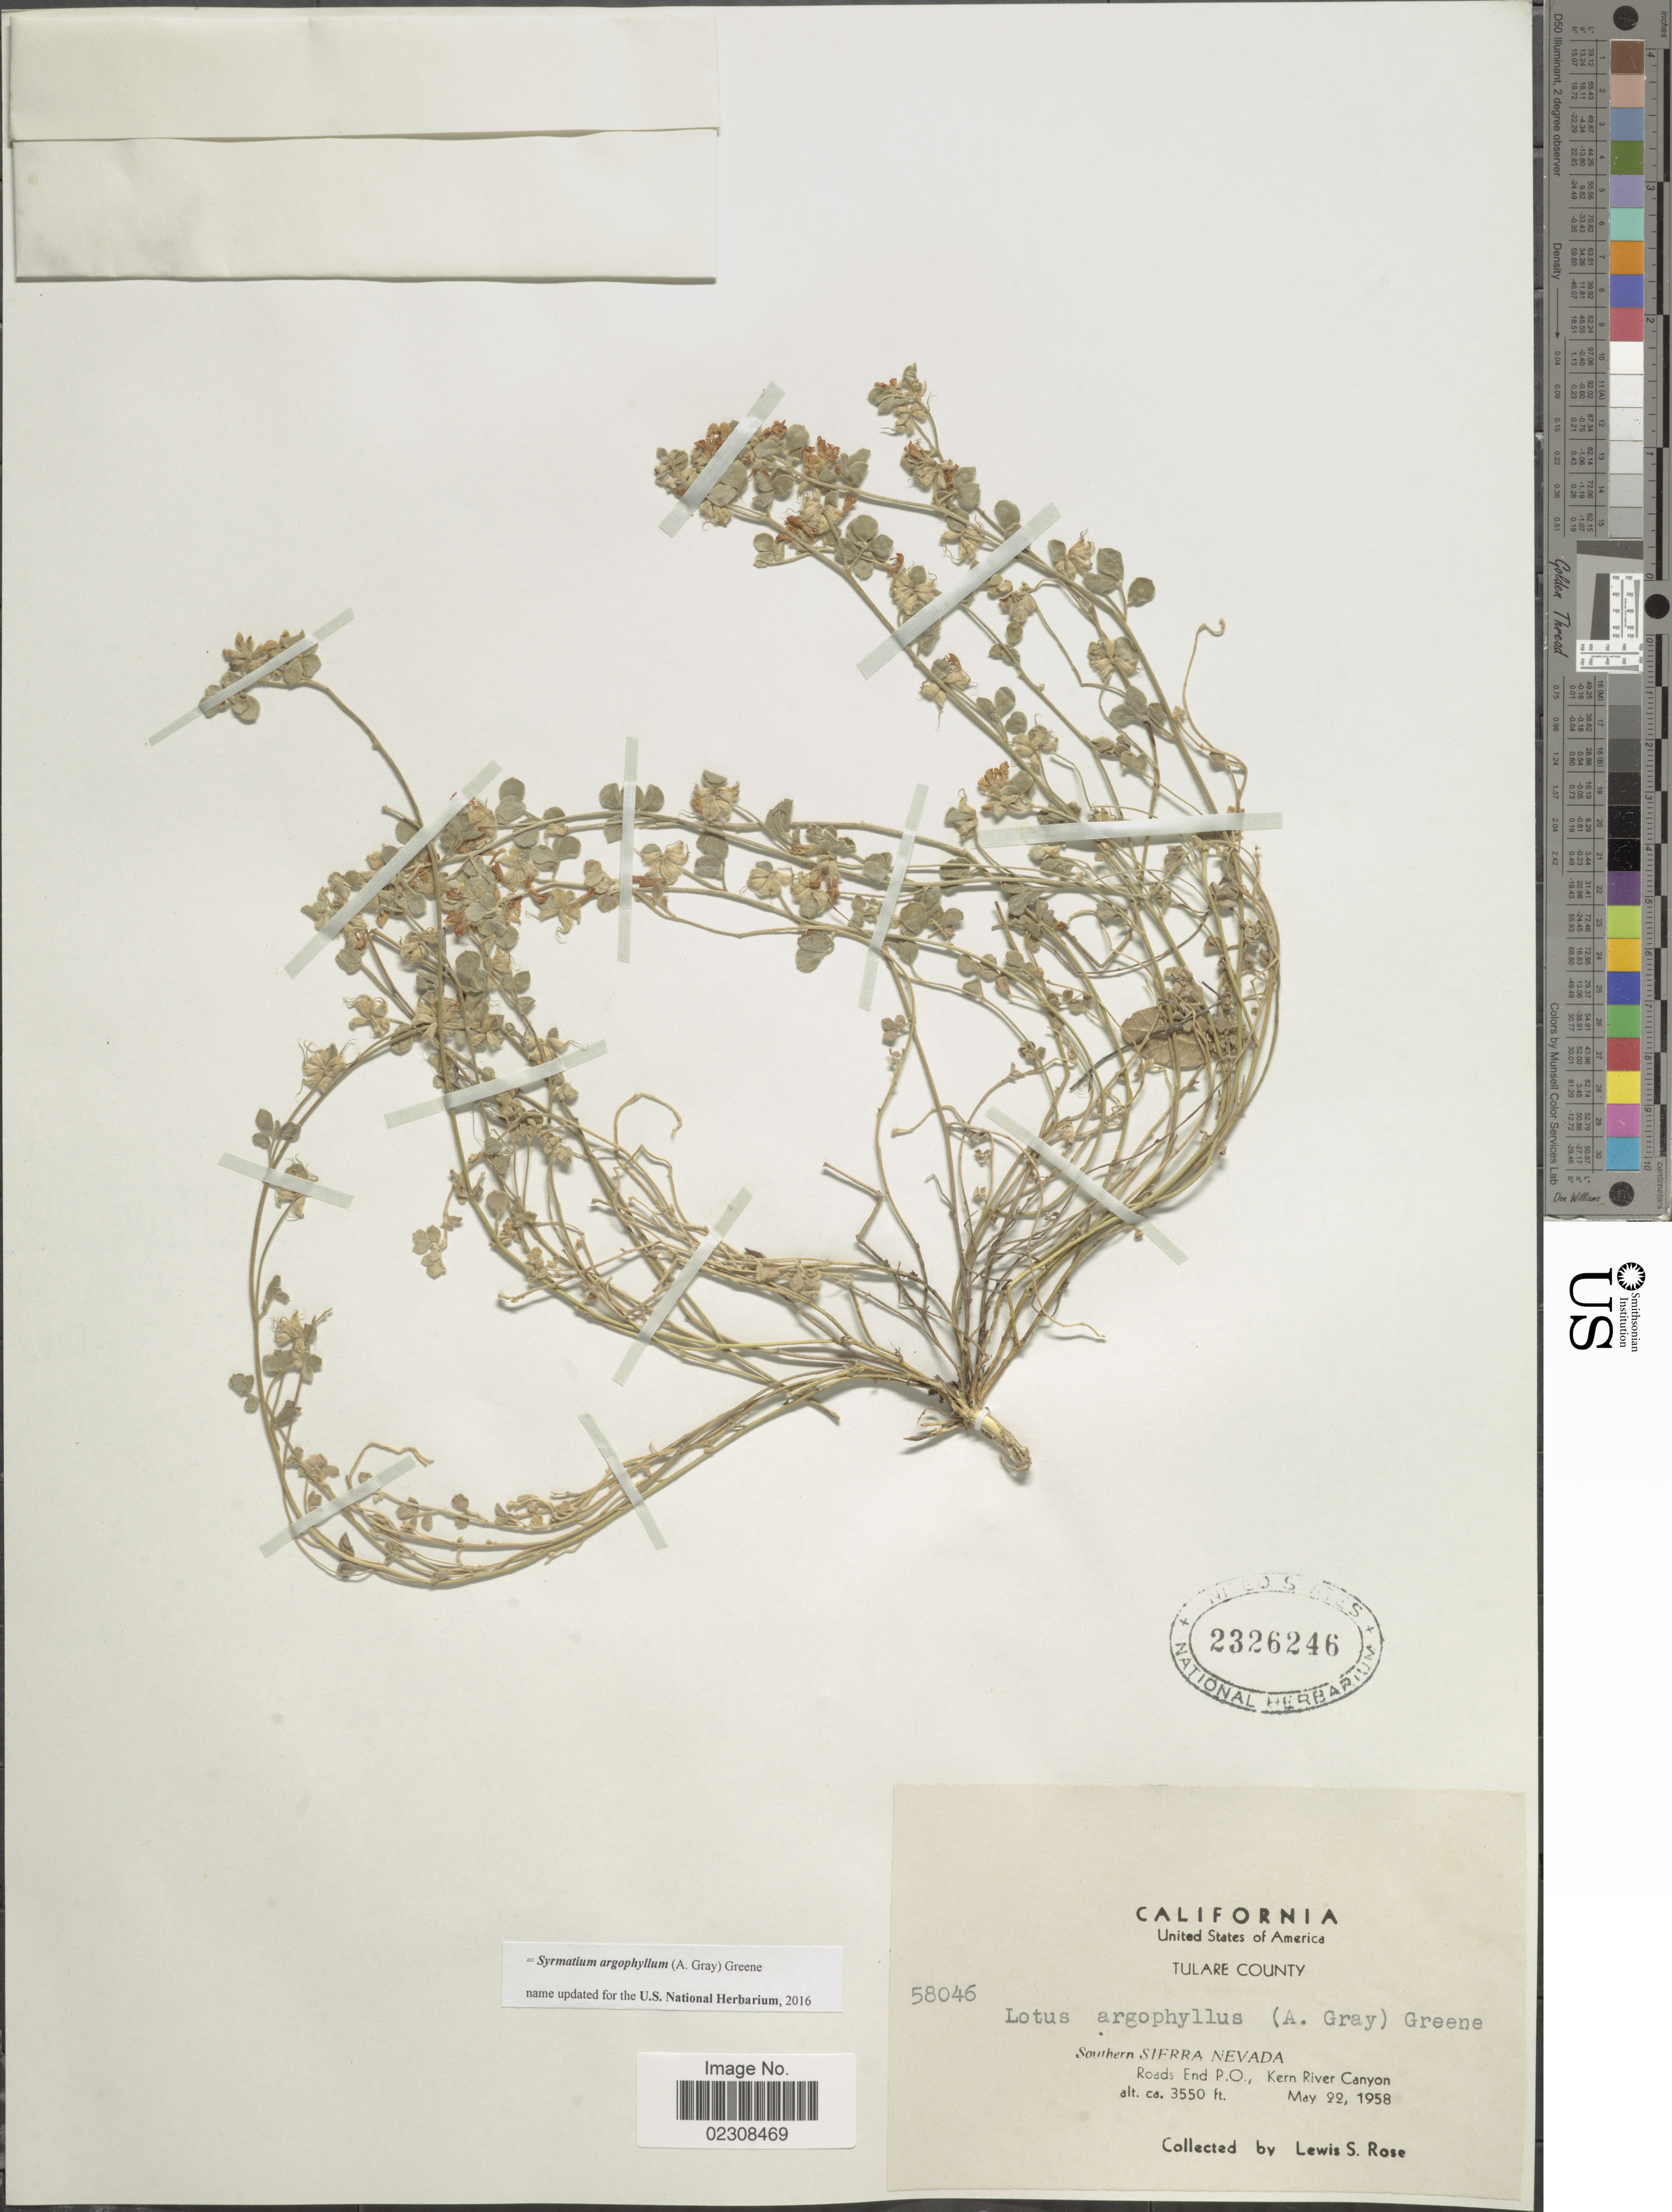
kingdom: Plantae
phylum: Tracheophyta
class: Magnoliopsida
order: Fabales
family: Fabaceae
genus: Syrmatium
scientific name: Syrmatium argophyllum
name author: (A. Gray) Greene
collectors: L. S. Rose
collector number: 58046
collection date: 1958-05-22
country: United States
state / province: California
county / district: Tulare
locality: Tulare County, Southern Sierra Nevada, Road End P.O., Kern River Canyon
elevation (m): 1082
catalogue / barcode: US 2326246